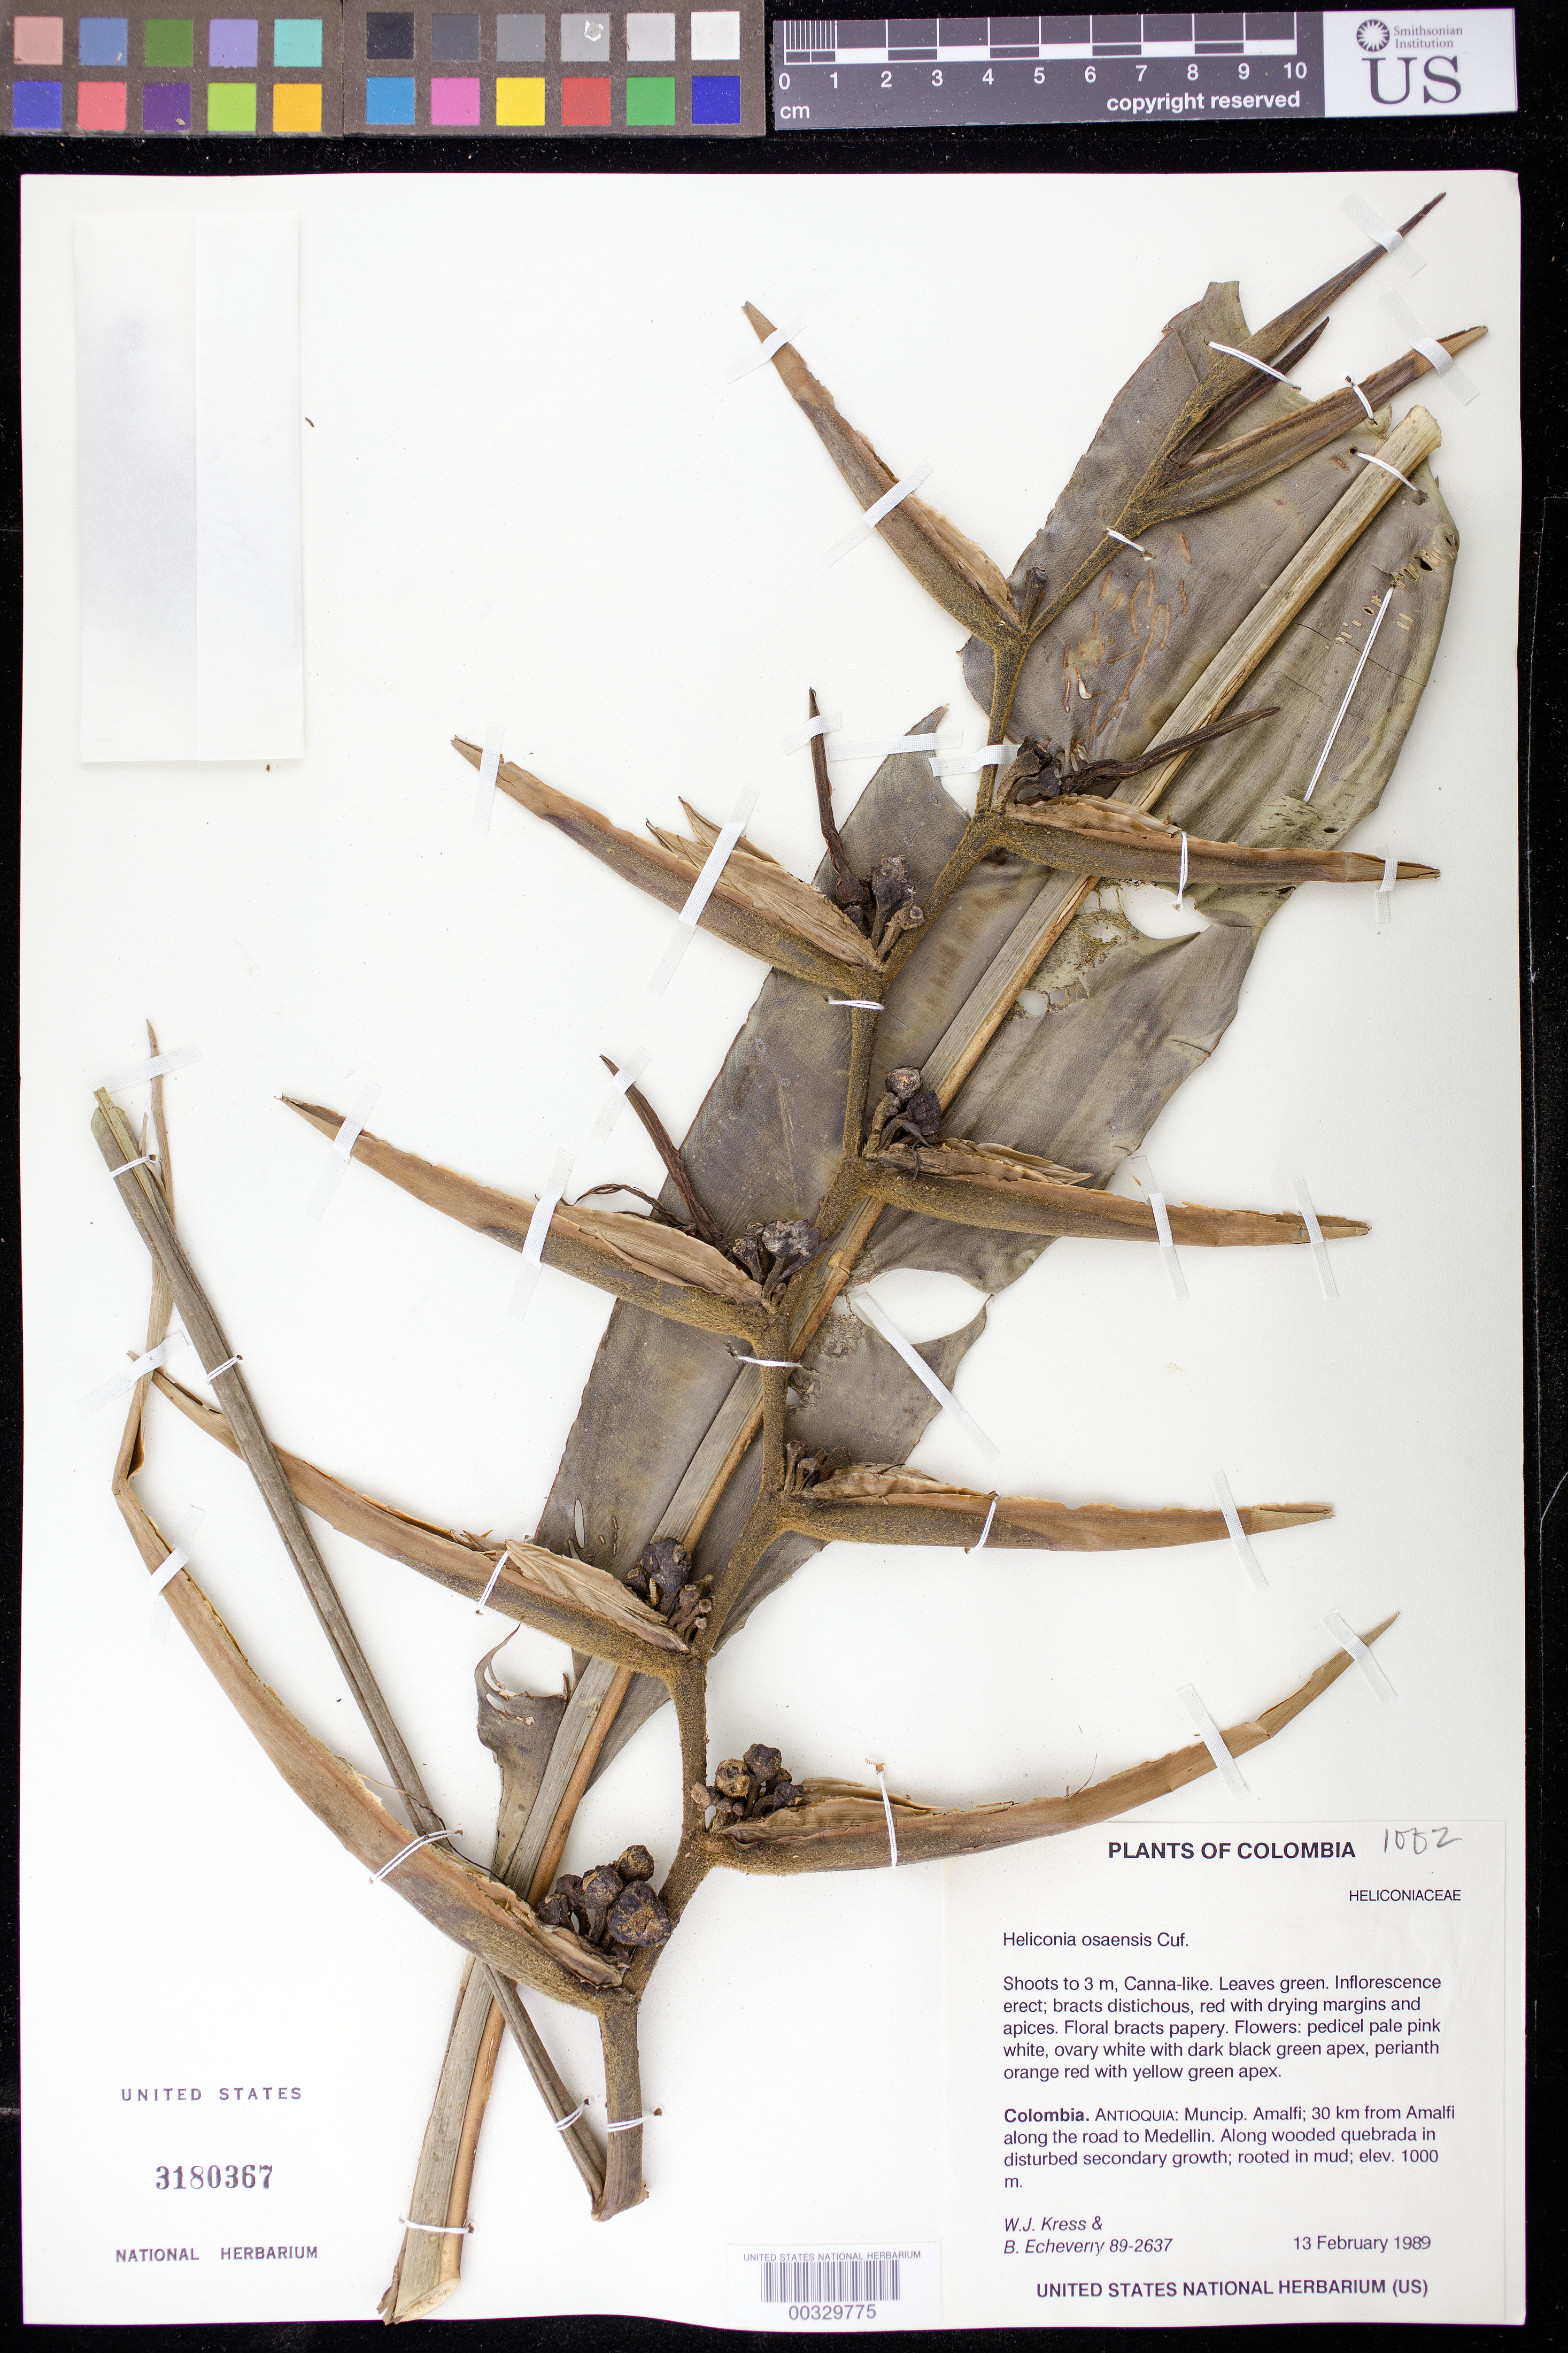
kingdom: Plantae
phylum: Tracheophyta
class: Liliopsida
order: Zingiberales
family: Heliconiaceae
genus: Heliconia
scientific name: Heliconia osaensis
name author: Cufod.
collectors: W. J. Kress & B. Echeverry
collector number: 89-2637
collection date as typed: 13 Feb 1989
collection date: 1989-02-13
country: Colombia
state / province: Antioquia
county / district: Amalfi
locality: Mun of Amalfi, 30 km from Amalfi along road to Medellin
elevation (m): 1000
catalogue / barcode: US 3180367